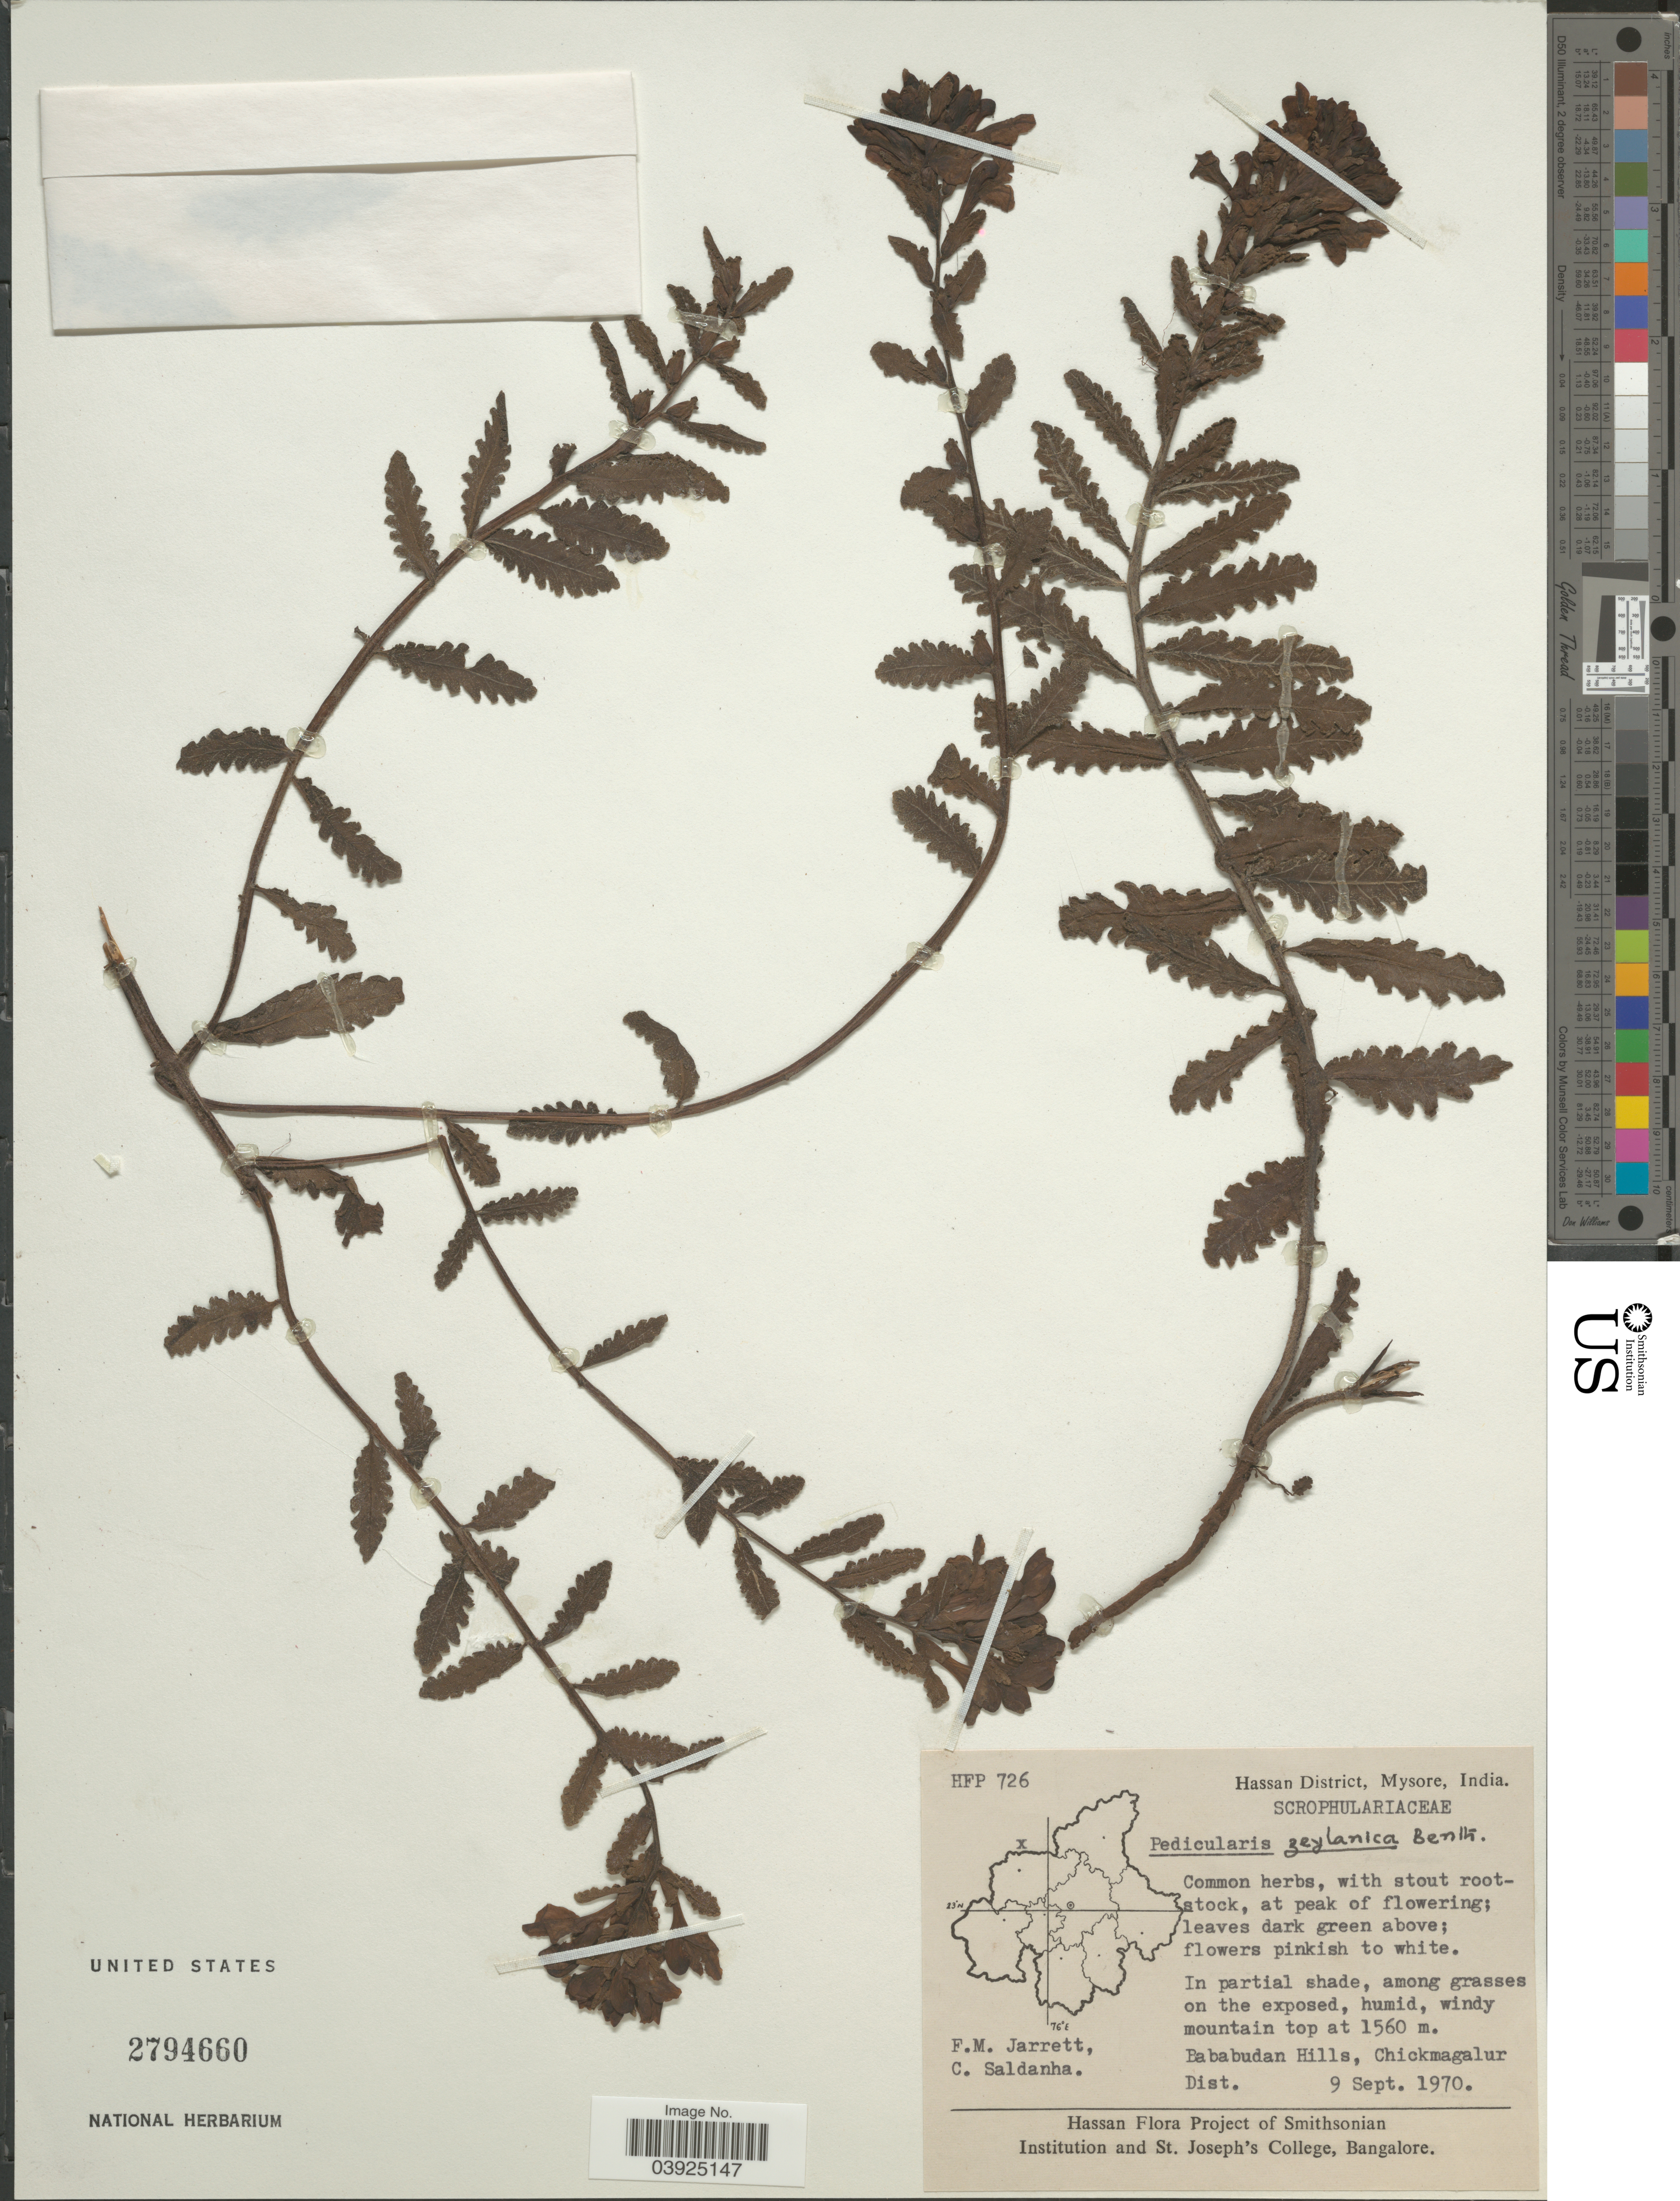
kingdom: Plantae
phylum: Tracheophyta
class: Magnoliopsida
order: Lamiales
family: Orobanchaceae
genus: Pedicularis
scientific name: Pedicularis zeylanica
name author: Benth.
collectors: F. M. Jarrett & C. Saldanha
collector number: HFP 726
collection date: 1970-09-09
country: India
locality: Hassan District, Mysore. Bababudan Hills, Chickmagalur Dist.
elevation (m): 1560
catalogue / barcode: US 2794660